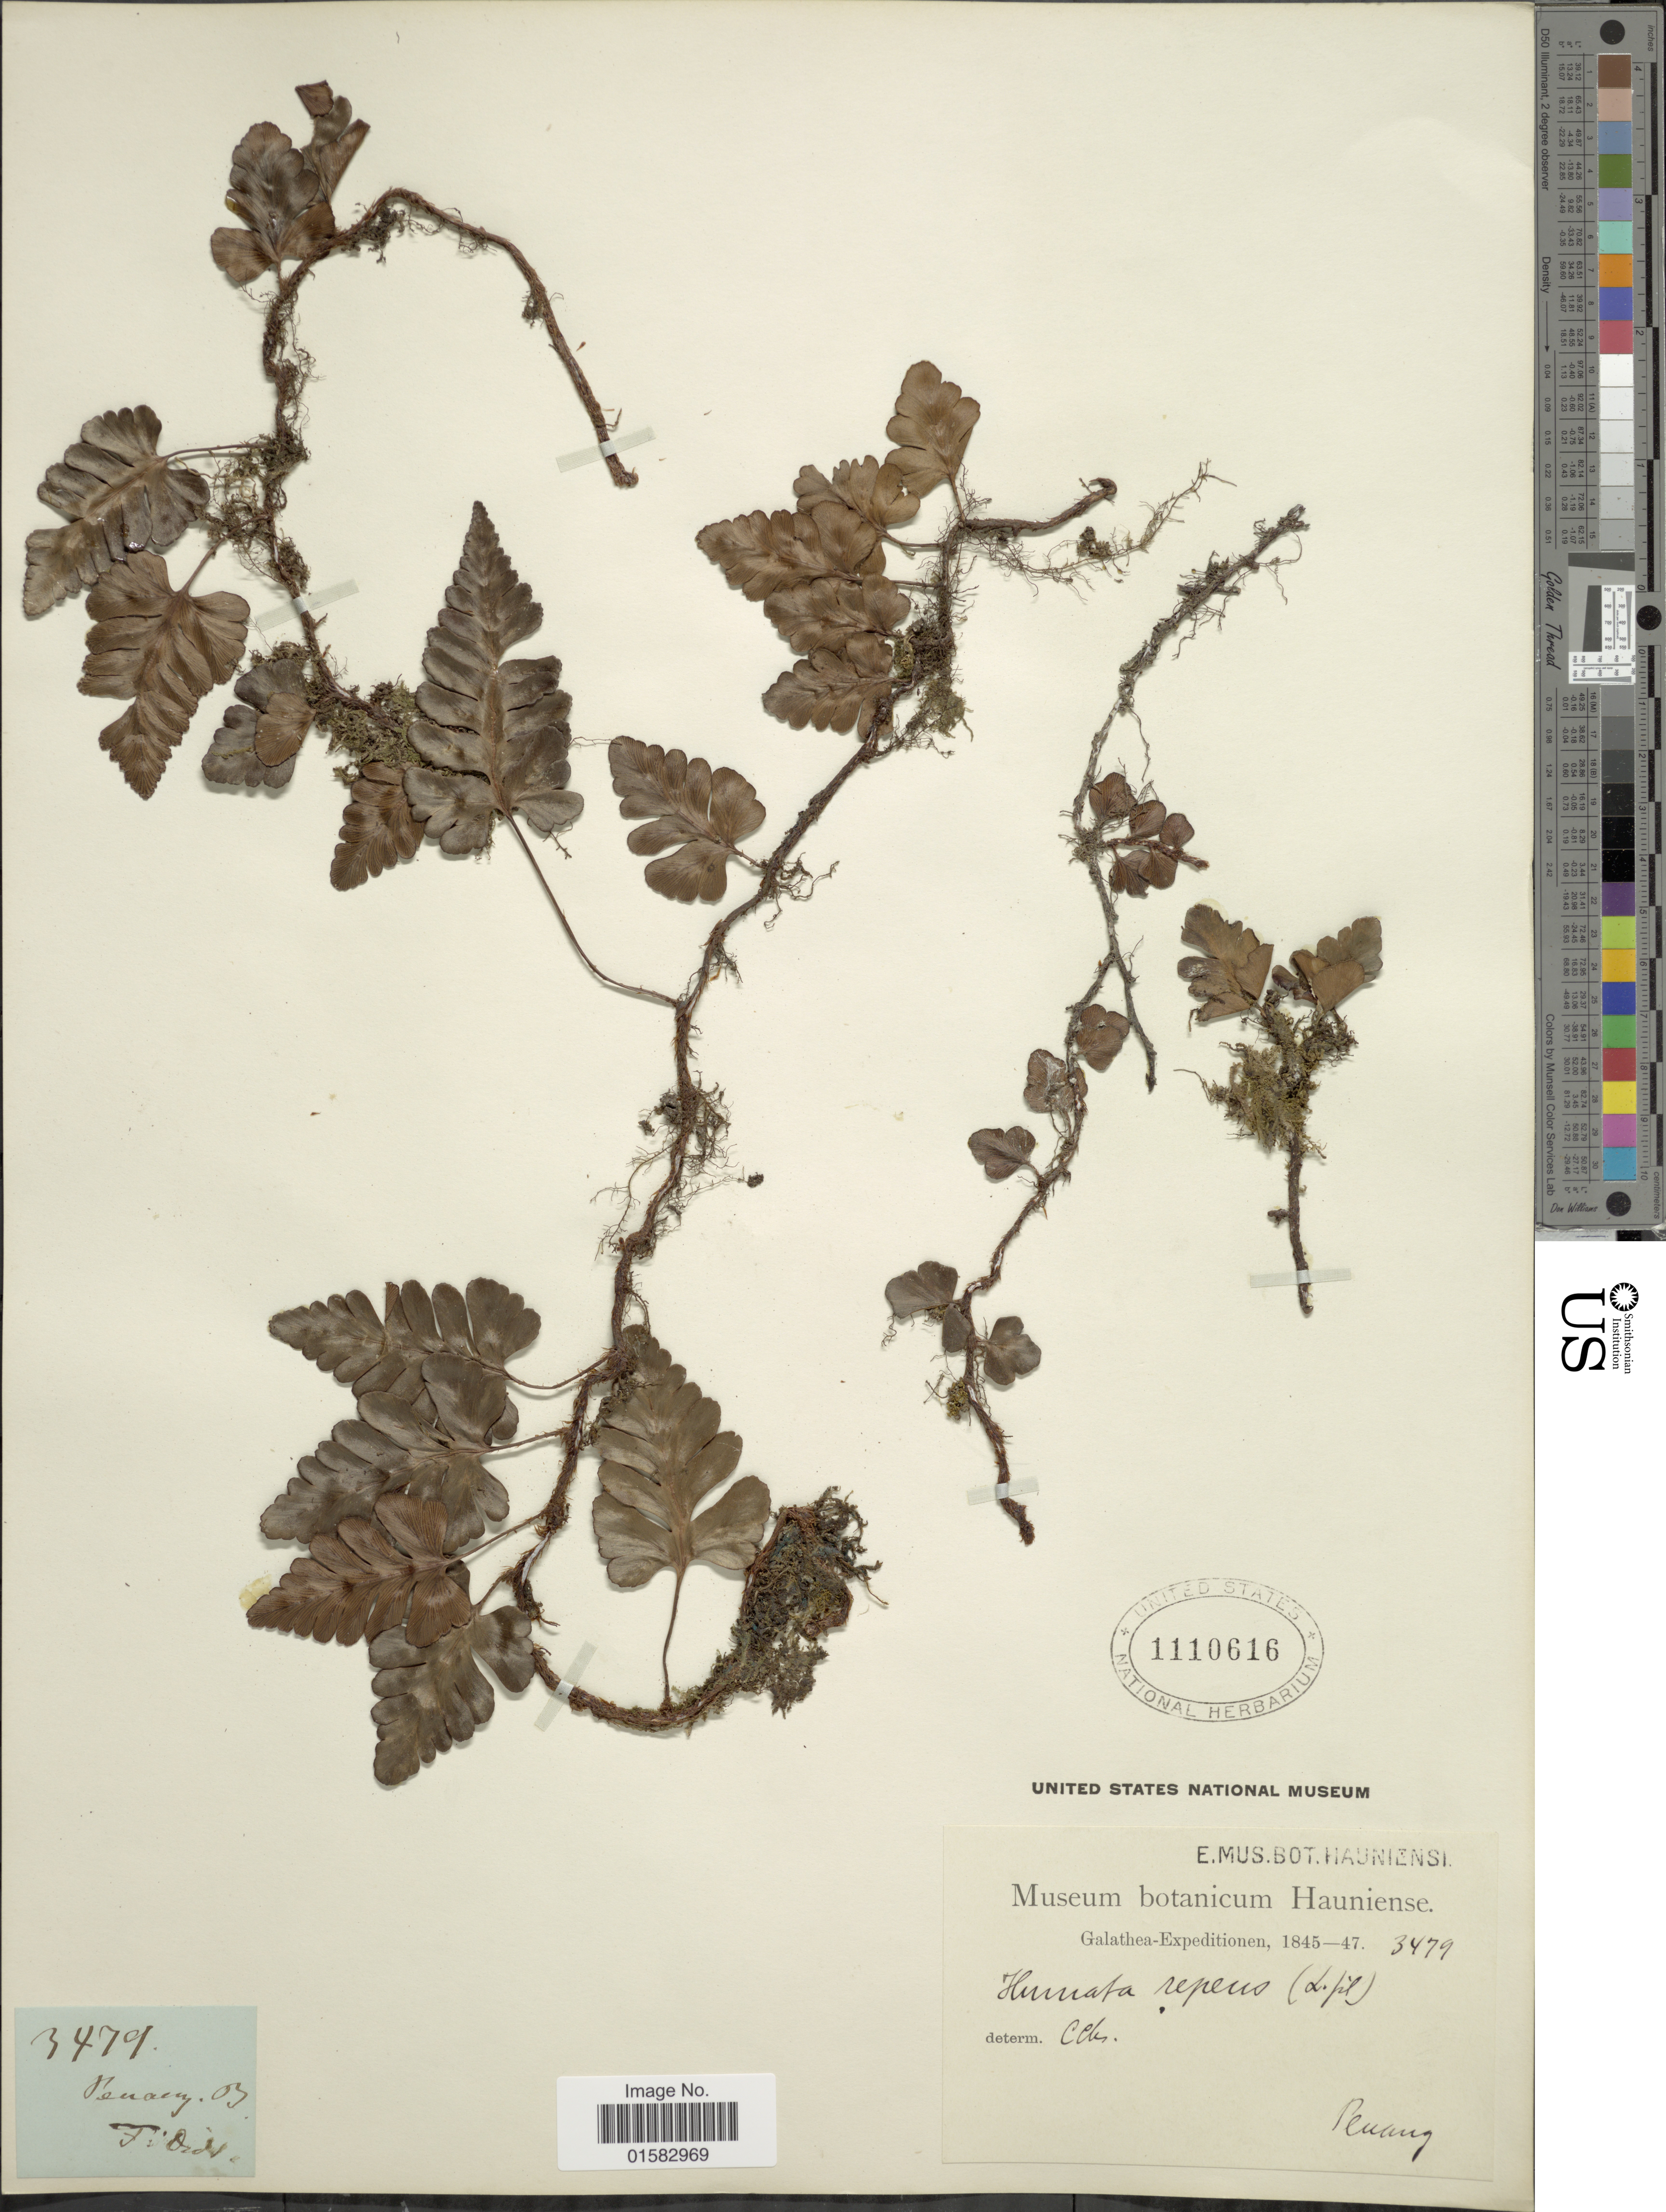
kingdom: Plantae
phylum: Tracheophyta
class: Polypodiopsida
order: Polypodiales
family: Davalliaceae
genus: Davallia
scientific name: Davallia repens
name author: (L. f.) Kuhn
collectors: Galathea Expedition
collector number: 3479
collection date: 1845/1847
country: Malaysia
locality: Penang [interpreted]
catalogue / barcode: US 1110616